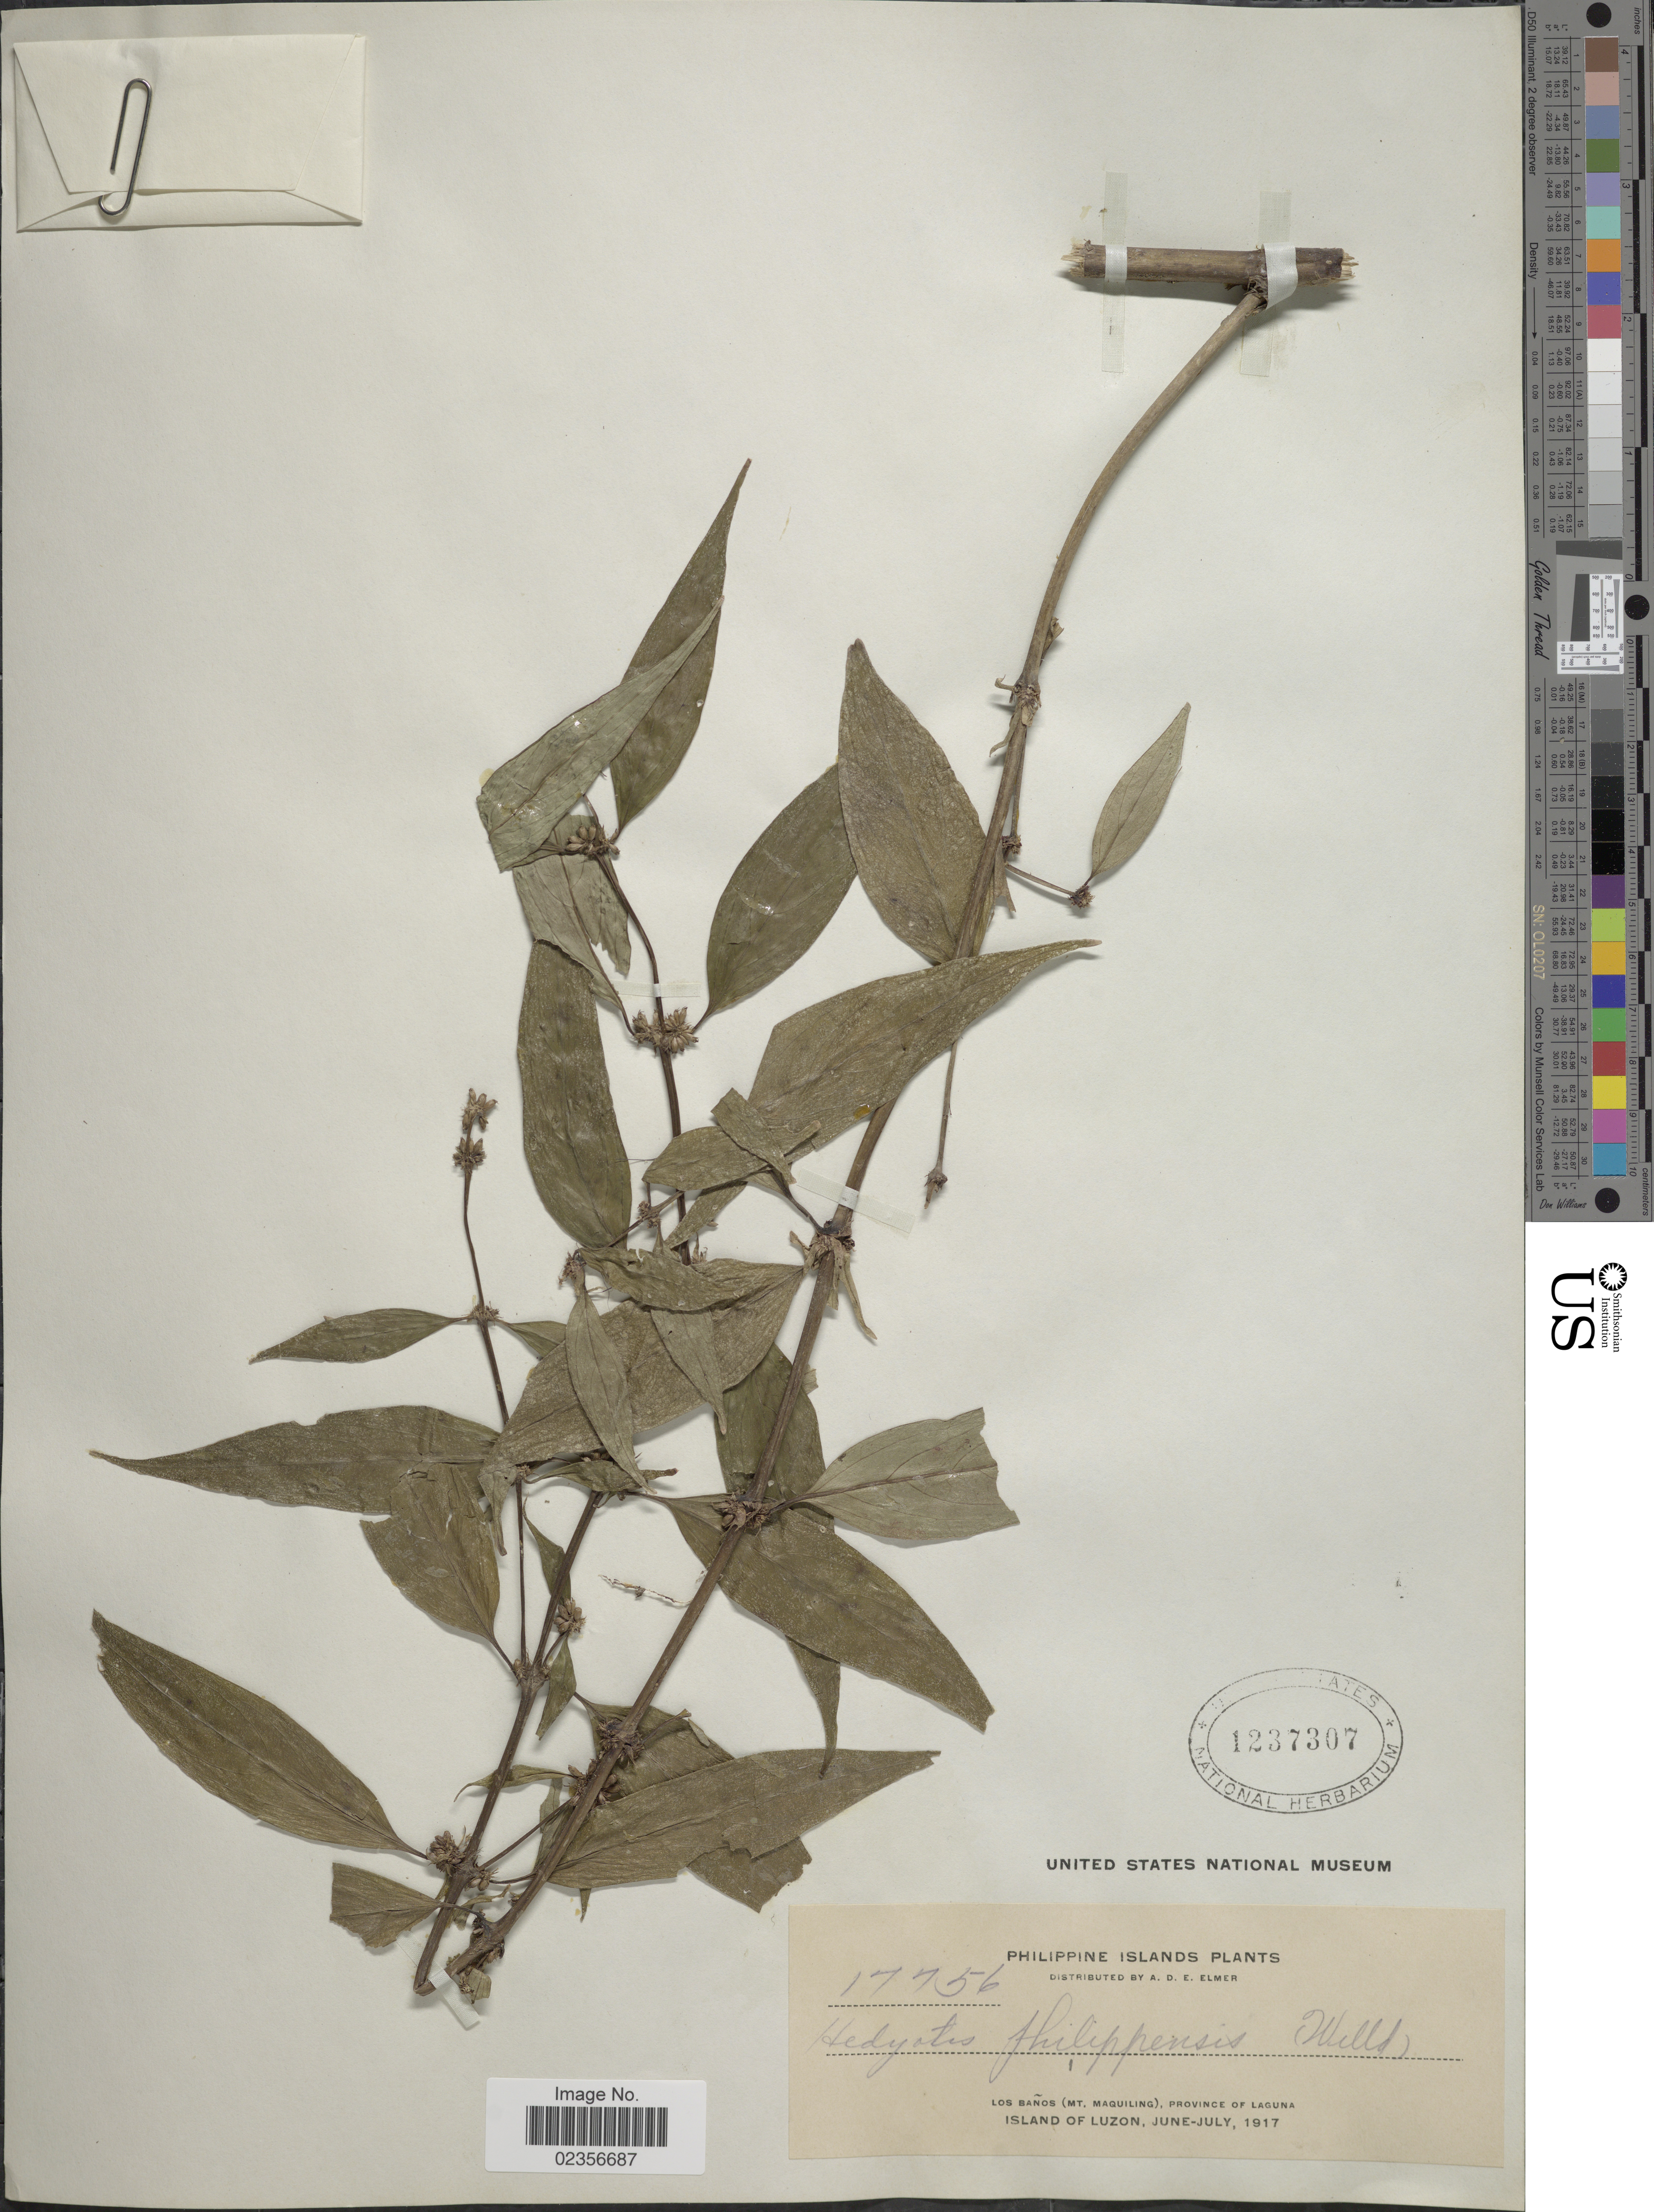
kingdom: Plantae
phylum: Tracheophyta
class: Magnoliopsida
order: Gentianales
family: Rubiaceae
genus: Hedyotis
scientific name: Hedyotis philippensis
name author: (Willd. ex Spreng.) Merr. ex C.B. Rob.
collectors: A. D. E. Elmer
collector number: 17756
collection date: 1917-06/1917-07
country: Philippines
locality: Los Baños (Mt. Maquiling), Province of Laguna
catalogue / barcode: US 1237307